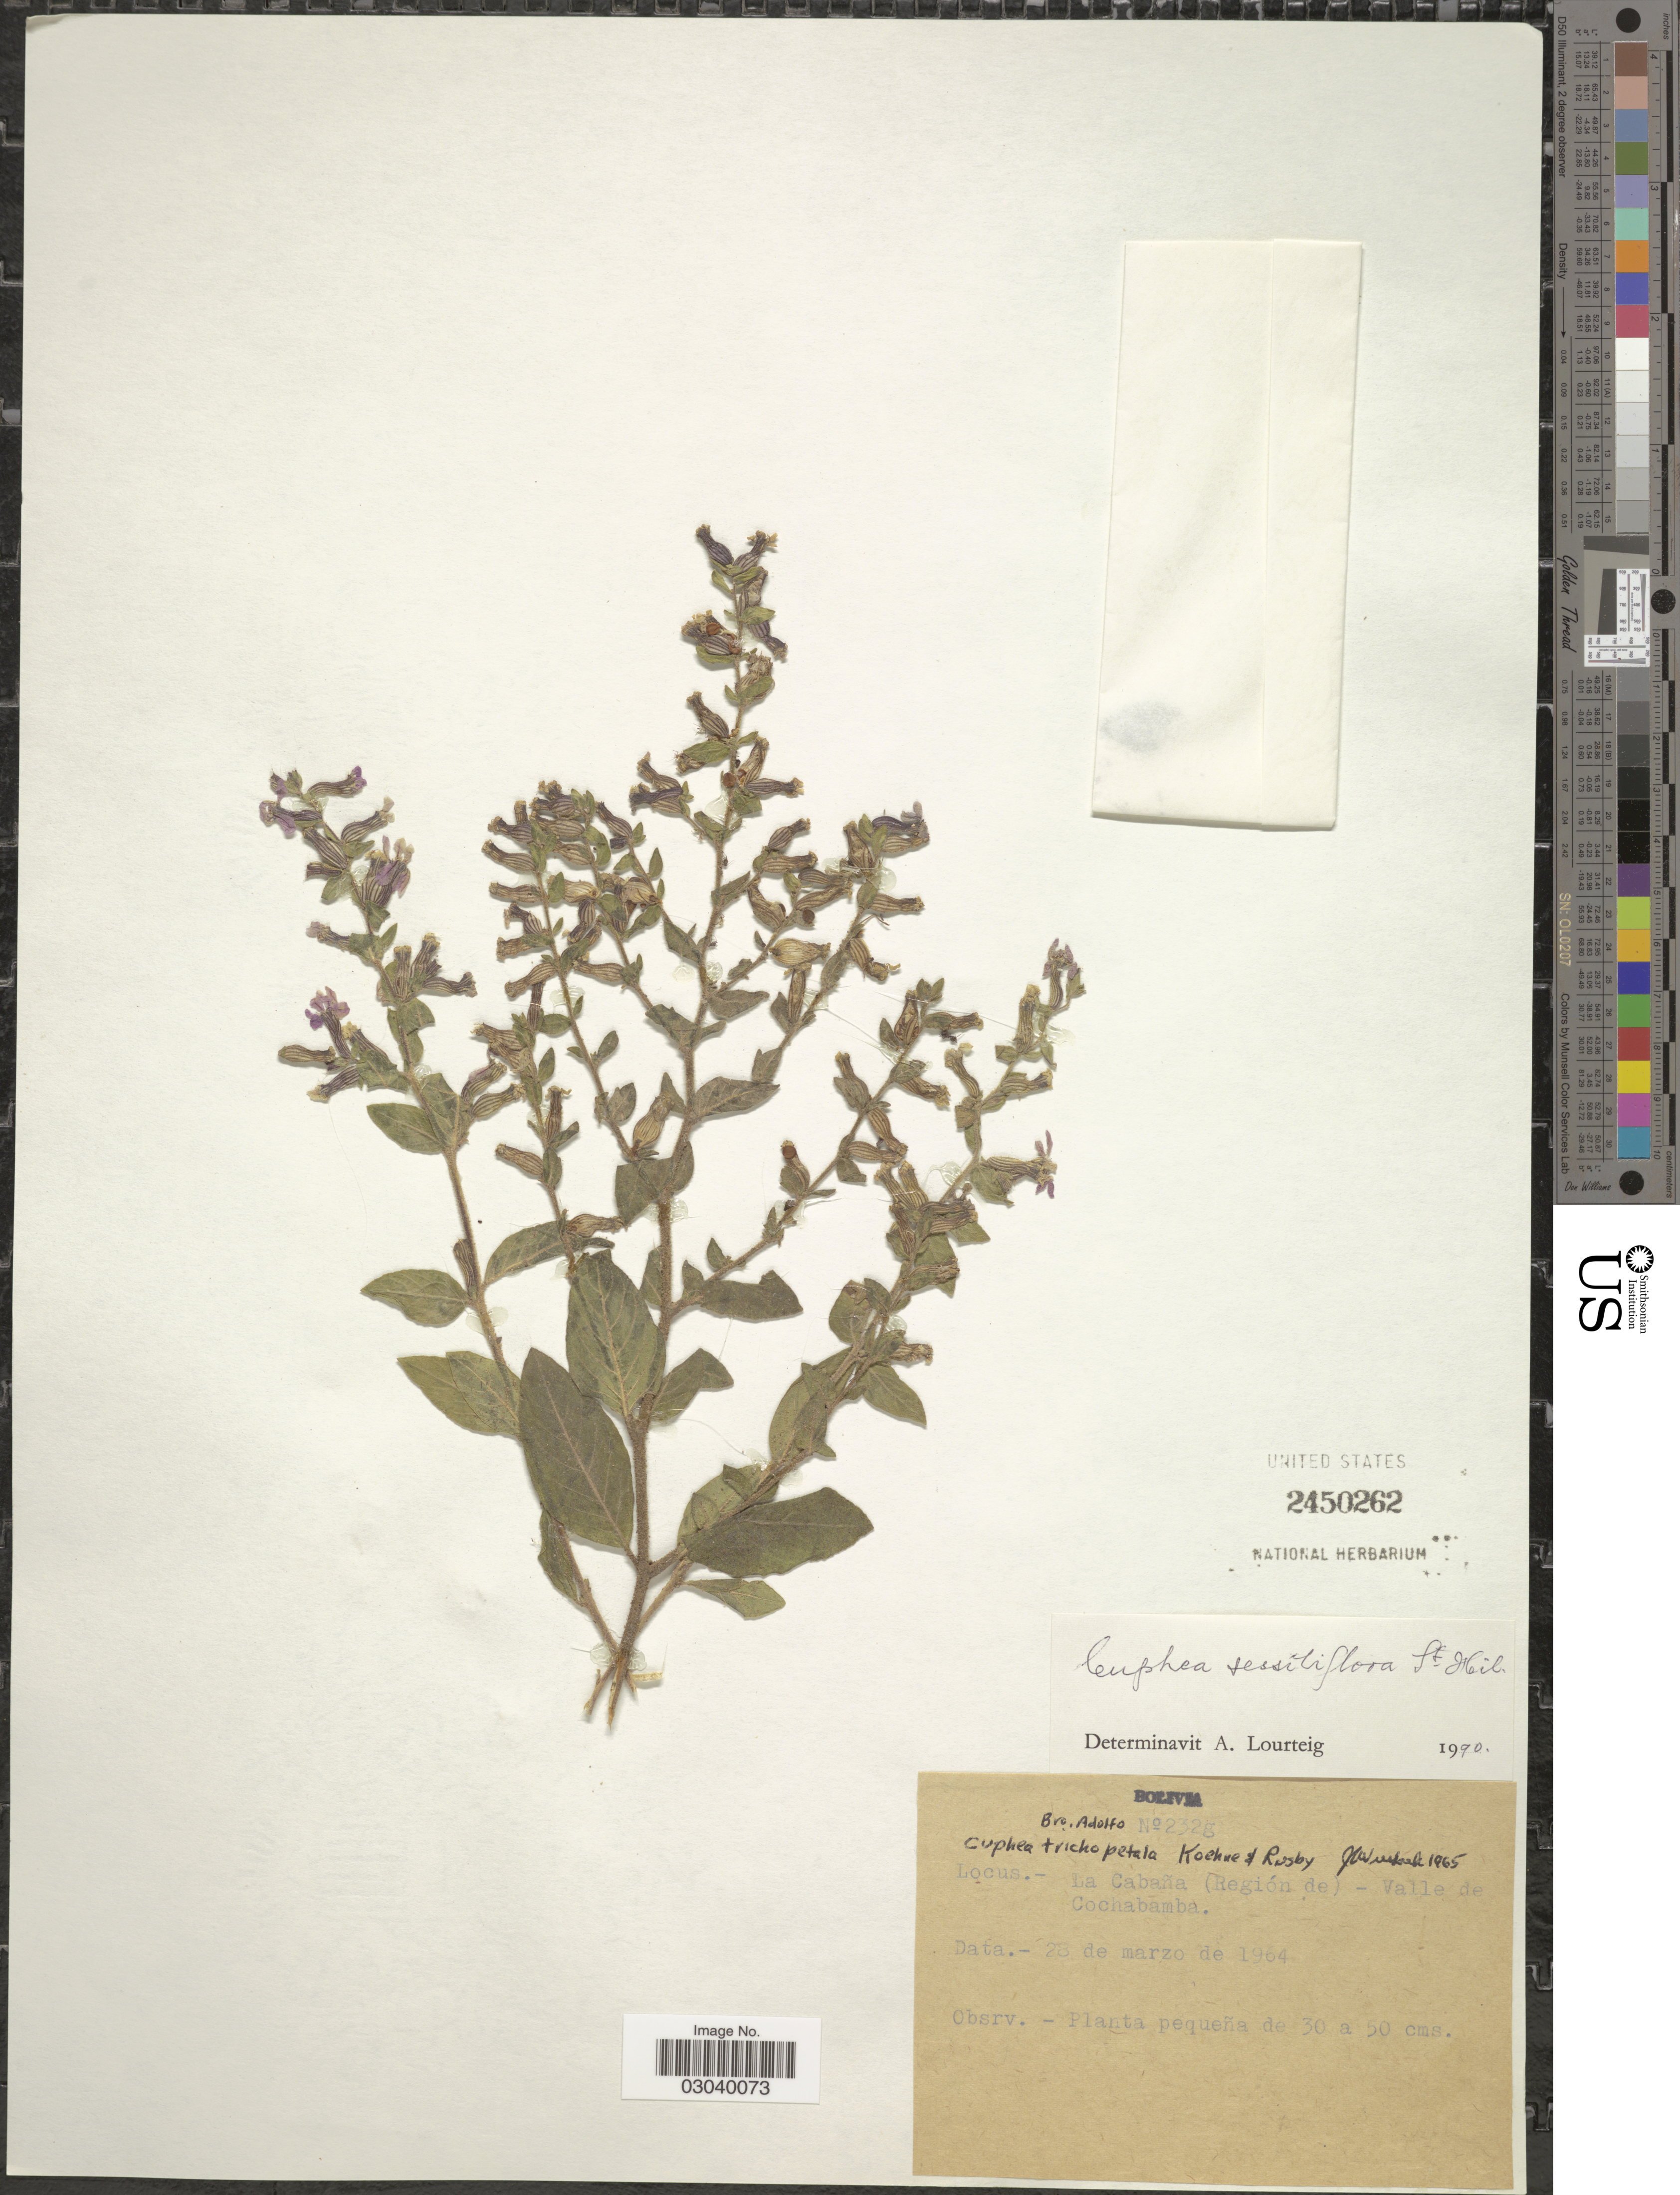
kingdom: Plantae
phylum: Tracheophyta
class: Magnoliopsida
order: Myrtales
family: Lythraceae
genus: Cuphea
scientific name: Cuphea sessiliflora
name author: A. St.-Hil.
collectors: Bro. Adolfo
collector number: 232g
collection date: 1964-03-28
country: Bolivia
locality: La Cabaña (Región de) - Valle de Cochabamba.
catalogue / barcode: US 2450262